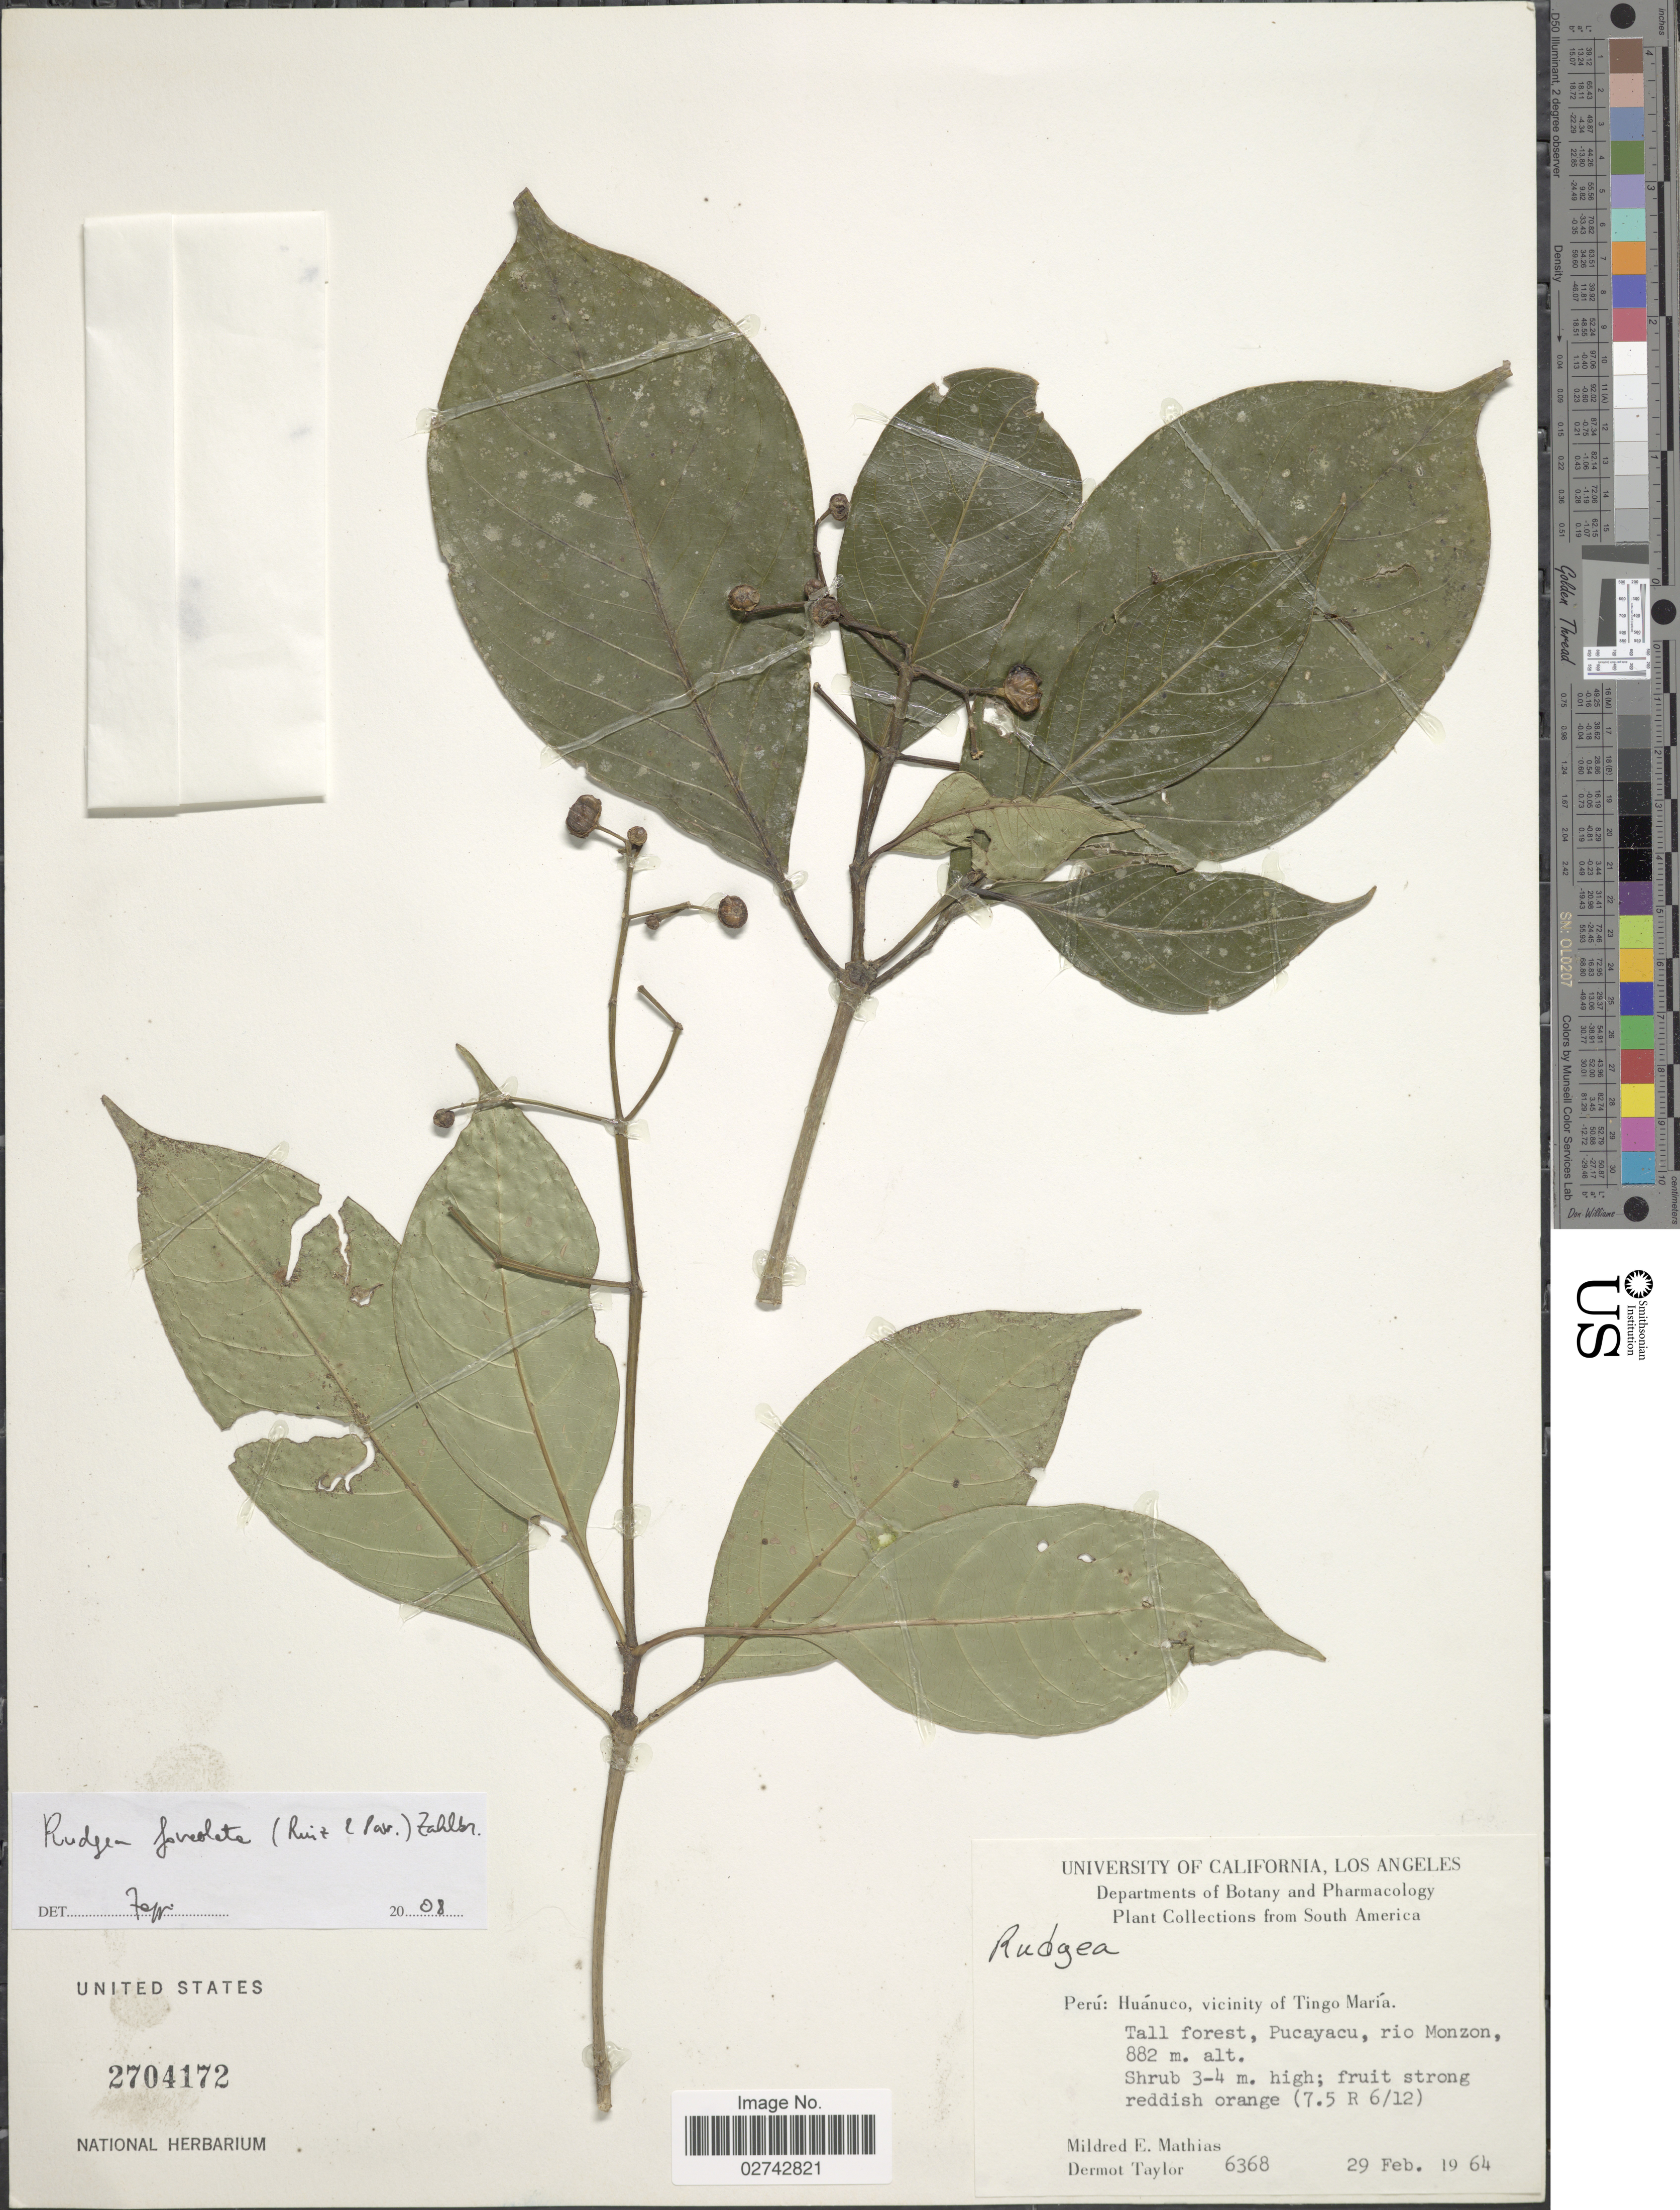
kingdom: Plantae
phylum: Tracheophyta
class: Magnoliopsida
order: Gentianales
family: Rubiaceae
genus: Rudgea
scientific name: Rudgea foveolata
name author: (Ruiz & Pav.) Zahlbr.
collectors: M. E. Mathias & D. Taylor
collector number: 6368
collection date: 1964-02-29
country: Peru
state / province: Huánuco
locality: Vicinity of Tingo Maria, Pucayacu, Rio Monzon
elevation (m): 882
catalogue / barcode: US 2704172